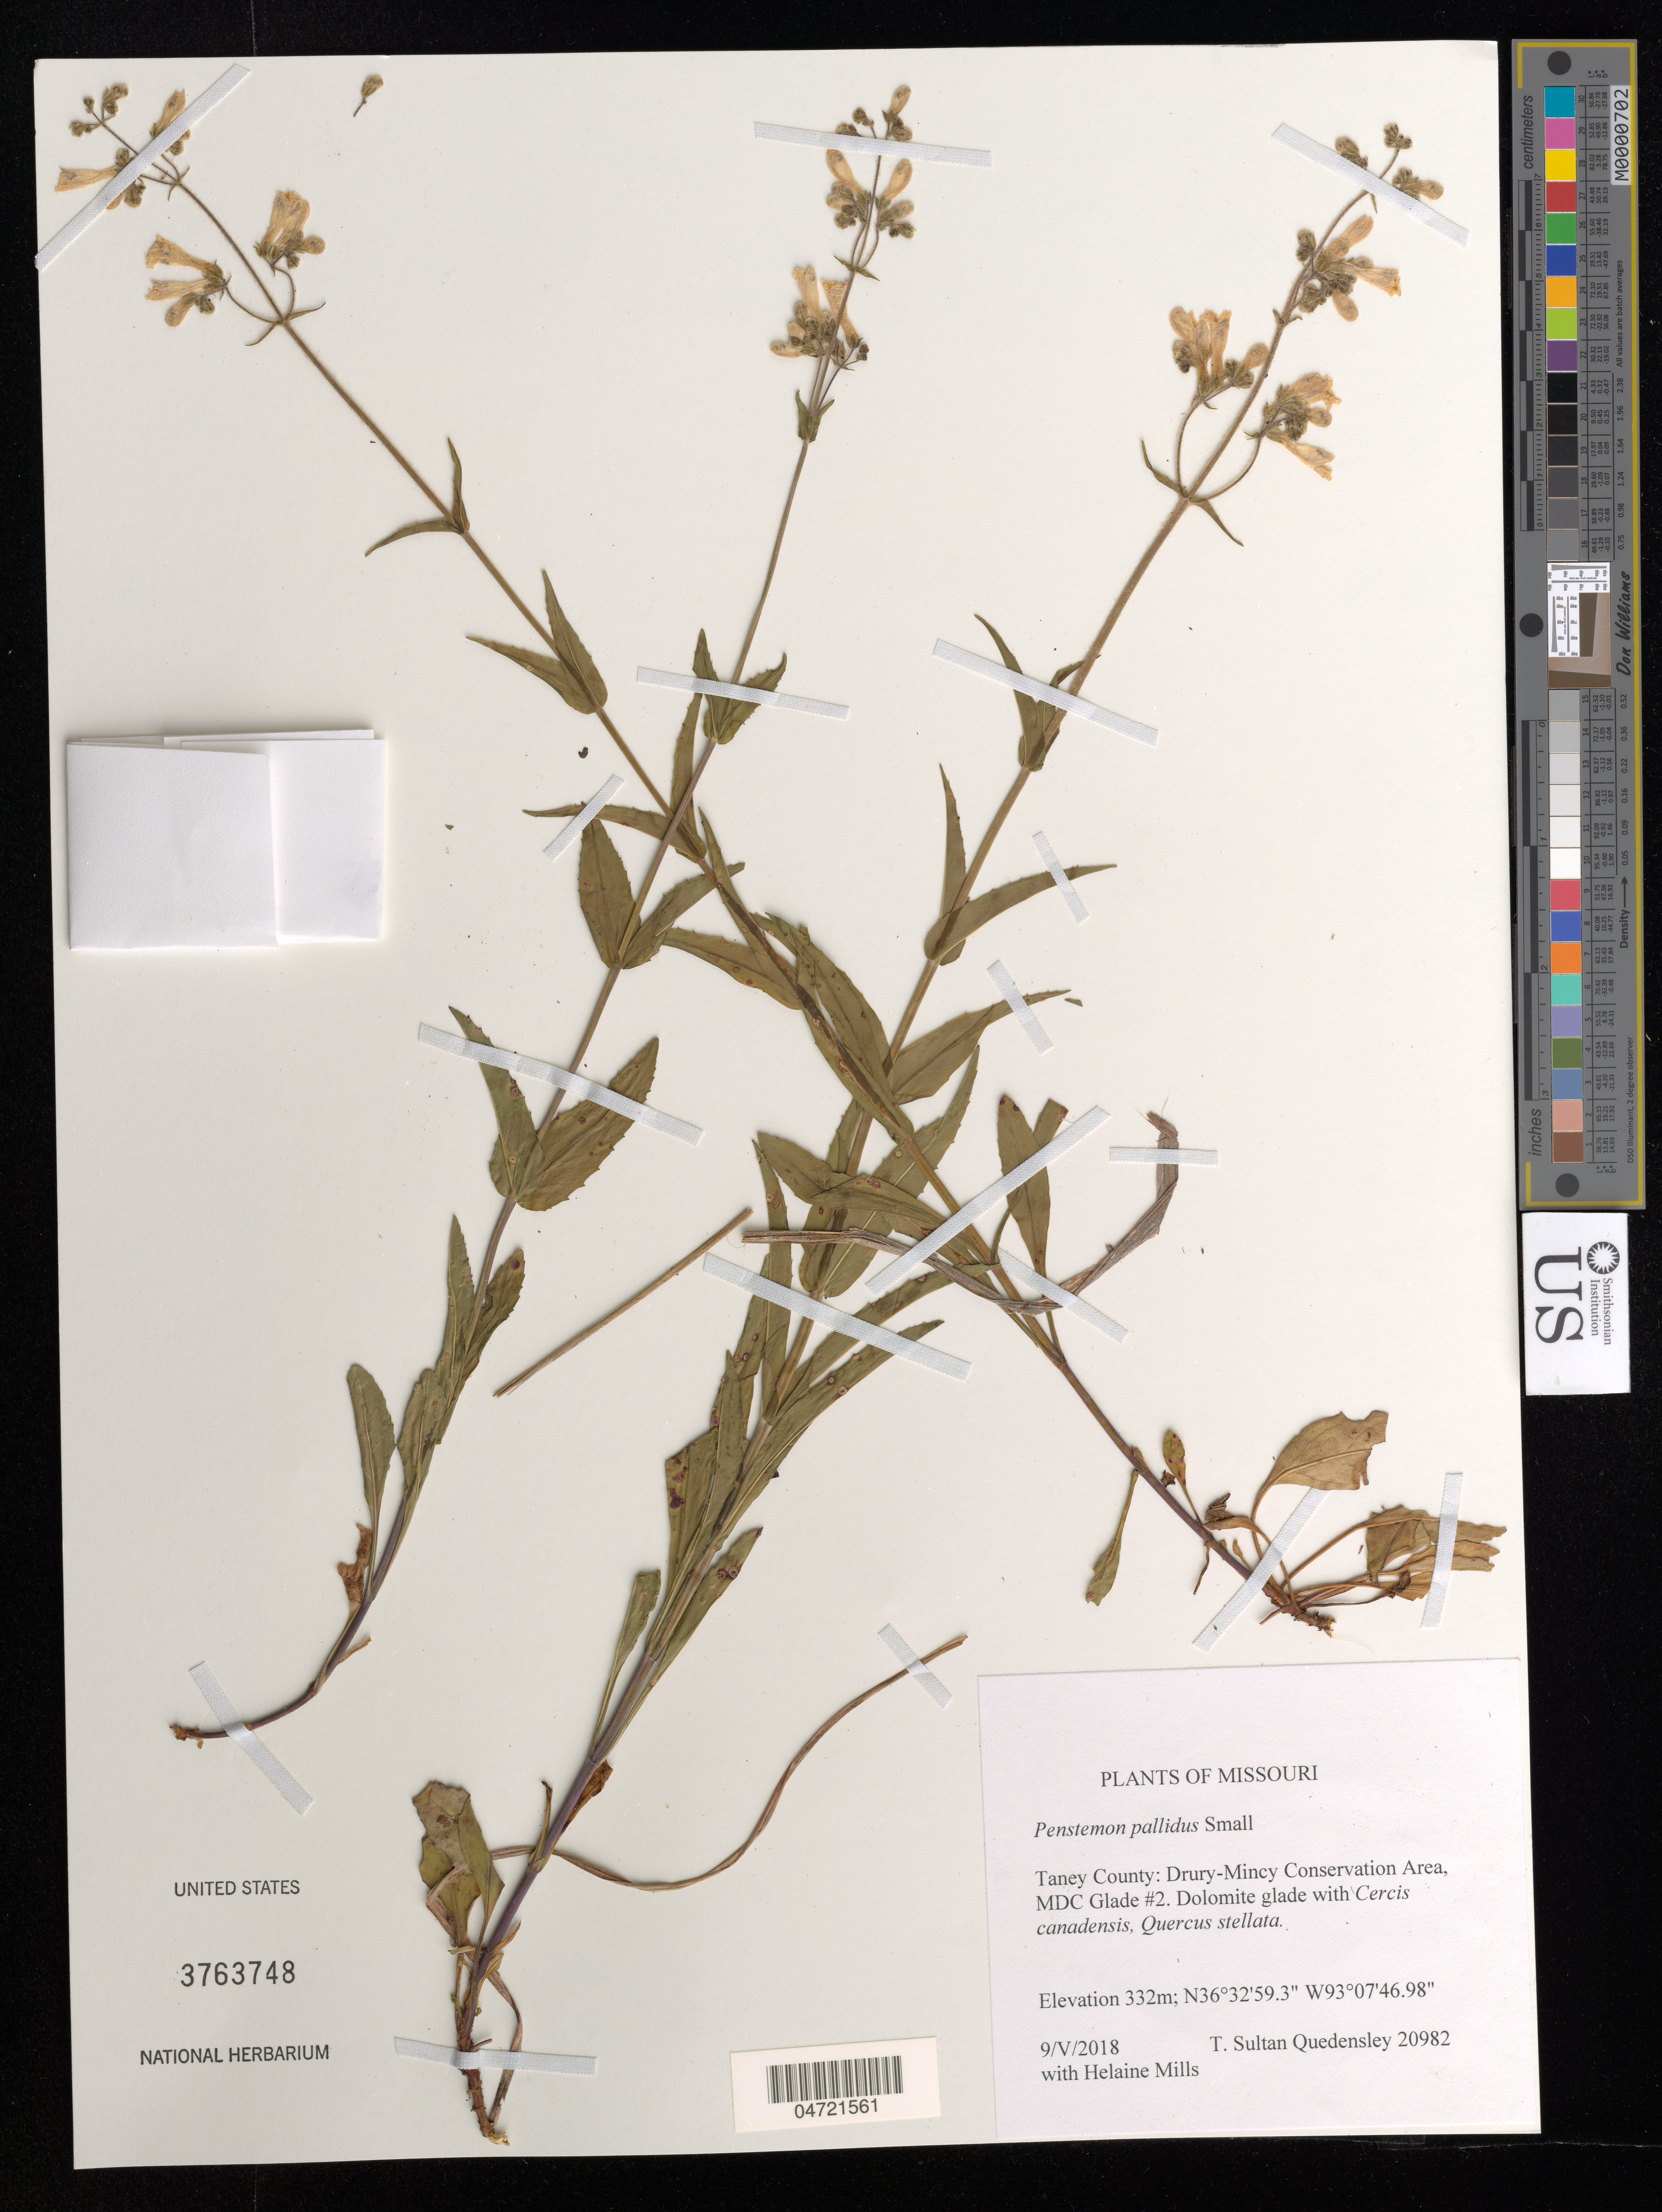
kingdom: Plantae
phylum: Tracheophyta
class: Magnoliopsida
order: Lamiales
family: Plantaginaceae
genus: Penstemon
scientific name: Penstemon pallidus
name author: Small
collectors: T. S. Quedensley & H. Mills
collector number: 20982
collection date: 2018-05-09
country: United States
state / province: Missouri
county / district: Taney County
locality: Drury-Mincy Conservation Area, MDC Glade #2.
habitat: Dolomite glade.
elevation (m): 332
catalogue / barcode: US 3763748